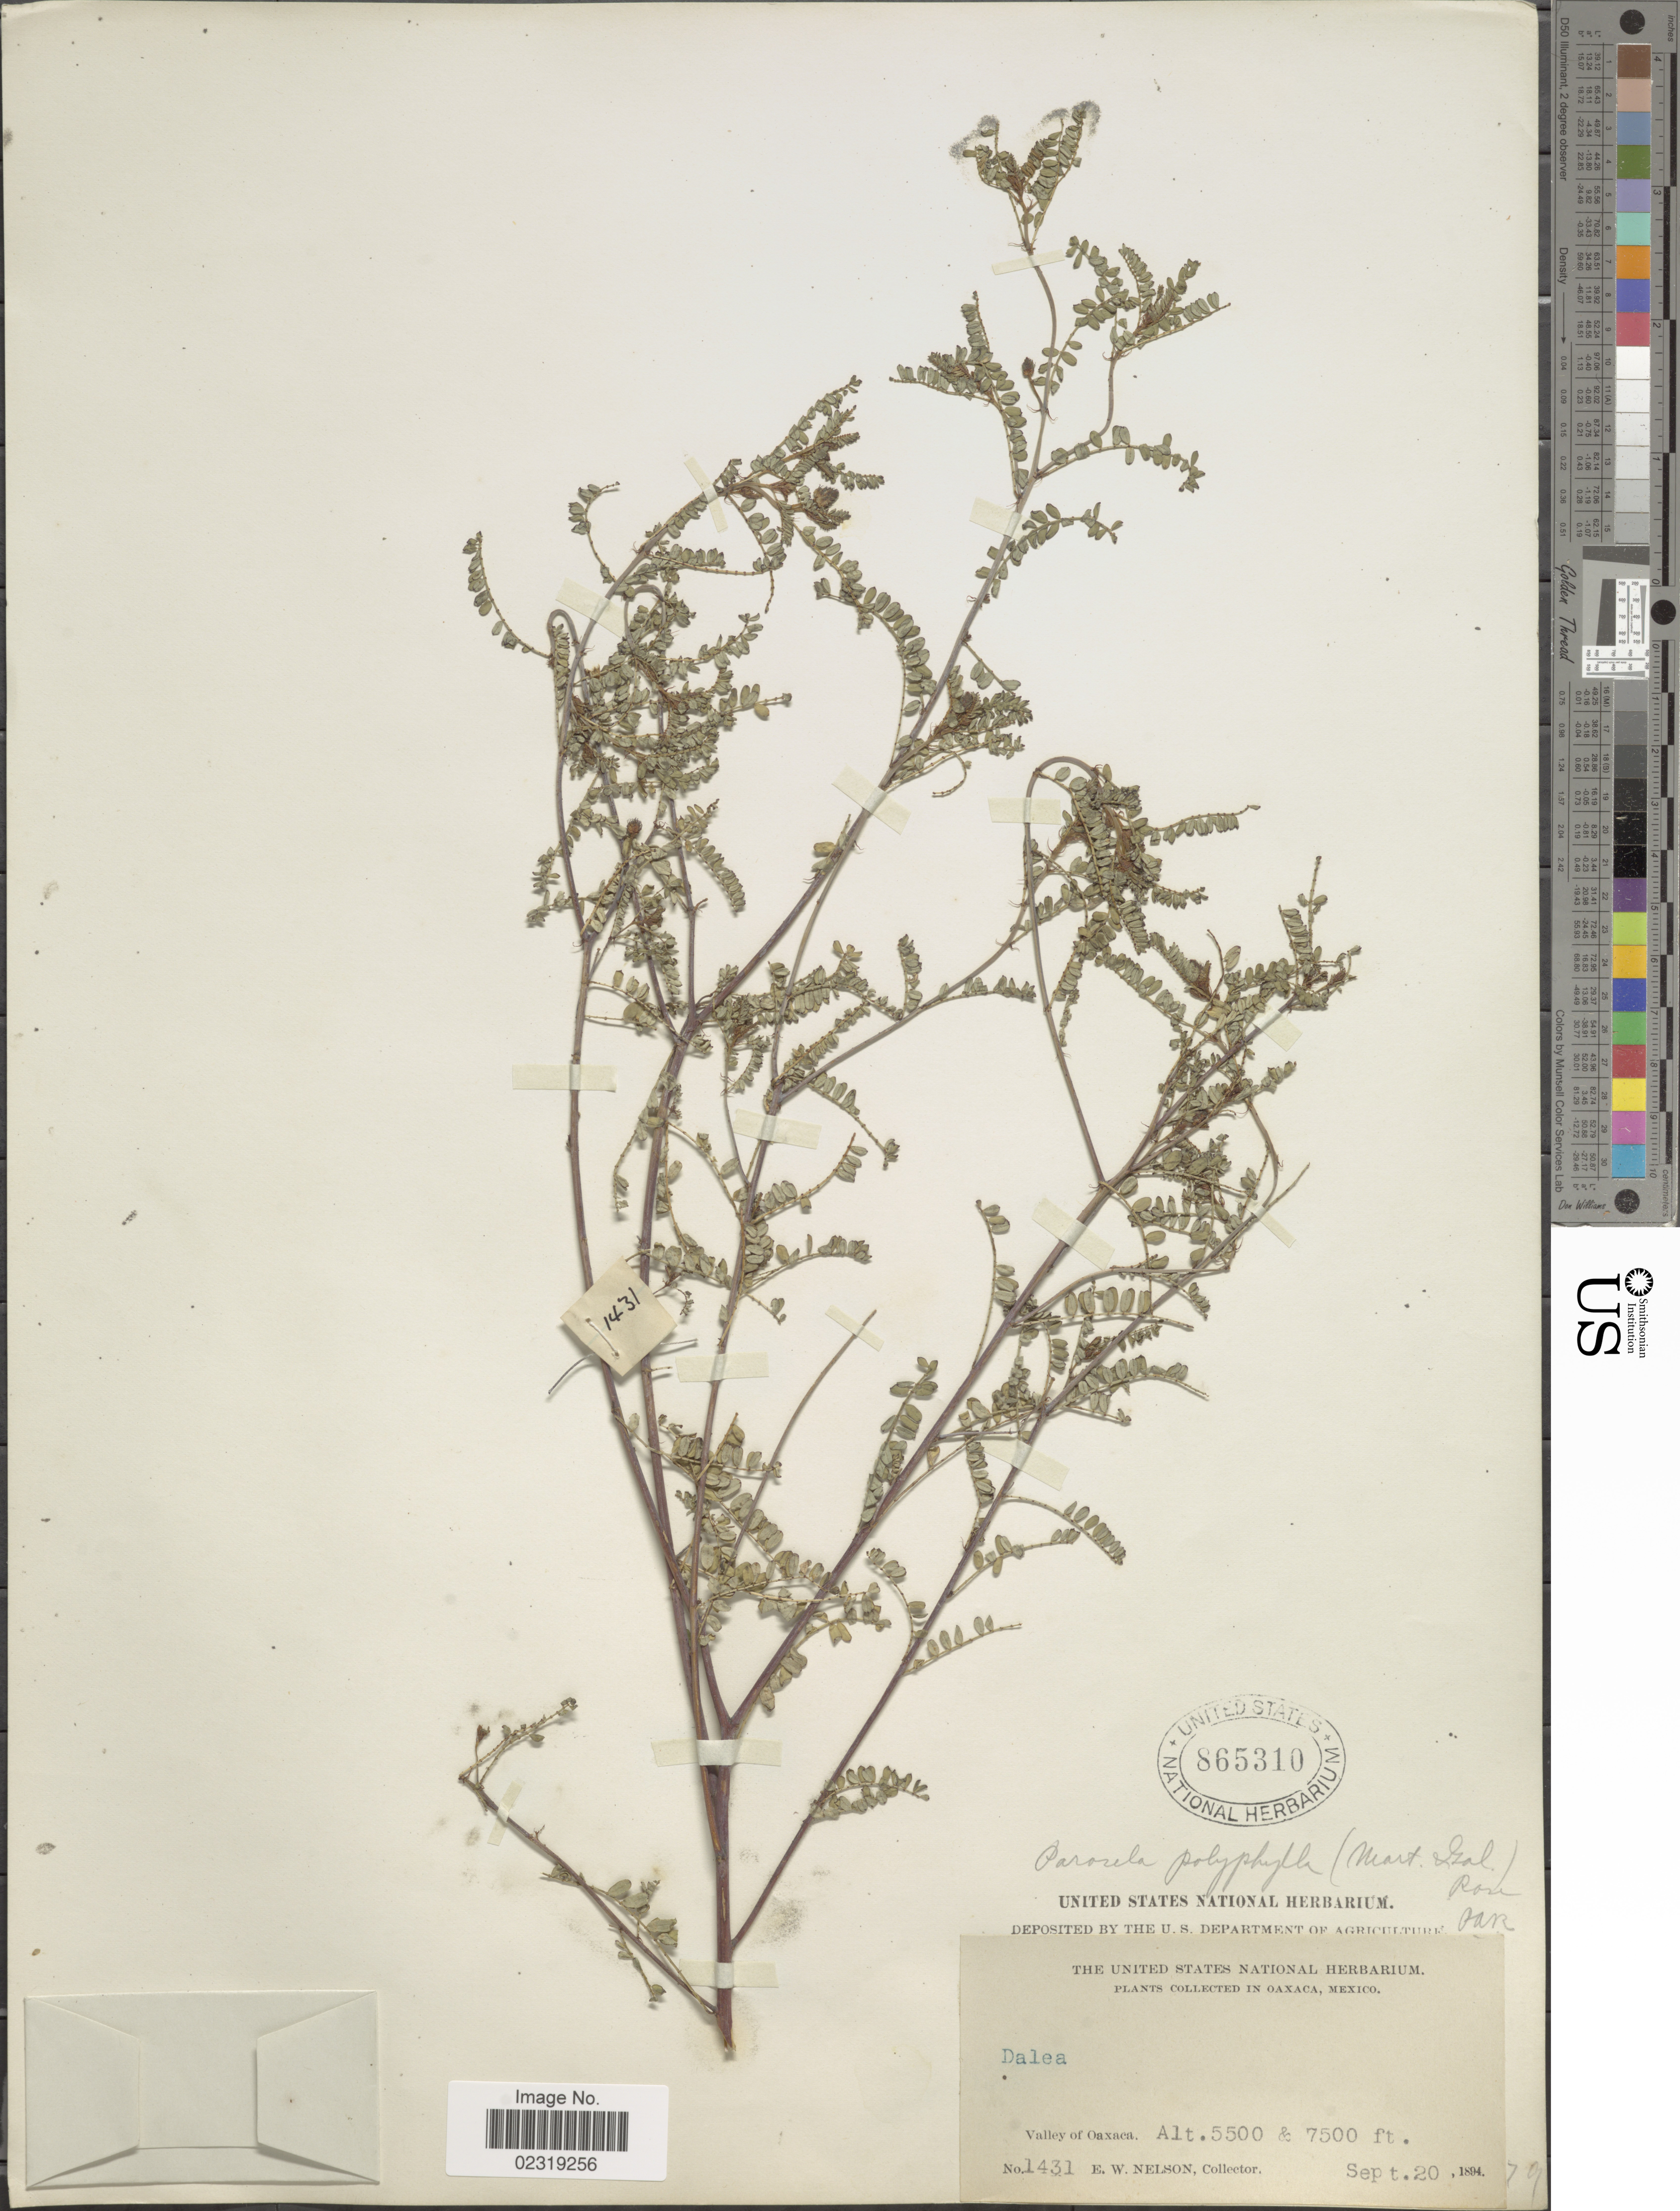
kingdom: Plantae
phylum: Tracheophyta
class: Magnoliopsida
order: Fabales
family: Fabaceae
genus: Dalea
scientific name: Dalea foliolosa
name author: (Aiton) Barneby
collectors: E. W. Nelson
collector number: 1431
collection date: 1894-09-20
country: Mexico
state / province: Oaxaca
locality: Valley of Oaxaca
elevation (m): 1676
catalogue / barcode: US 865310